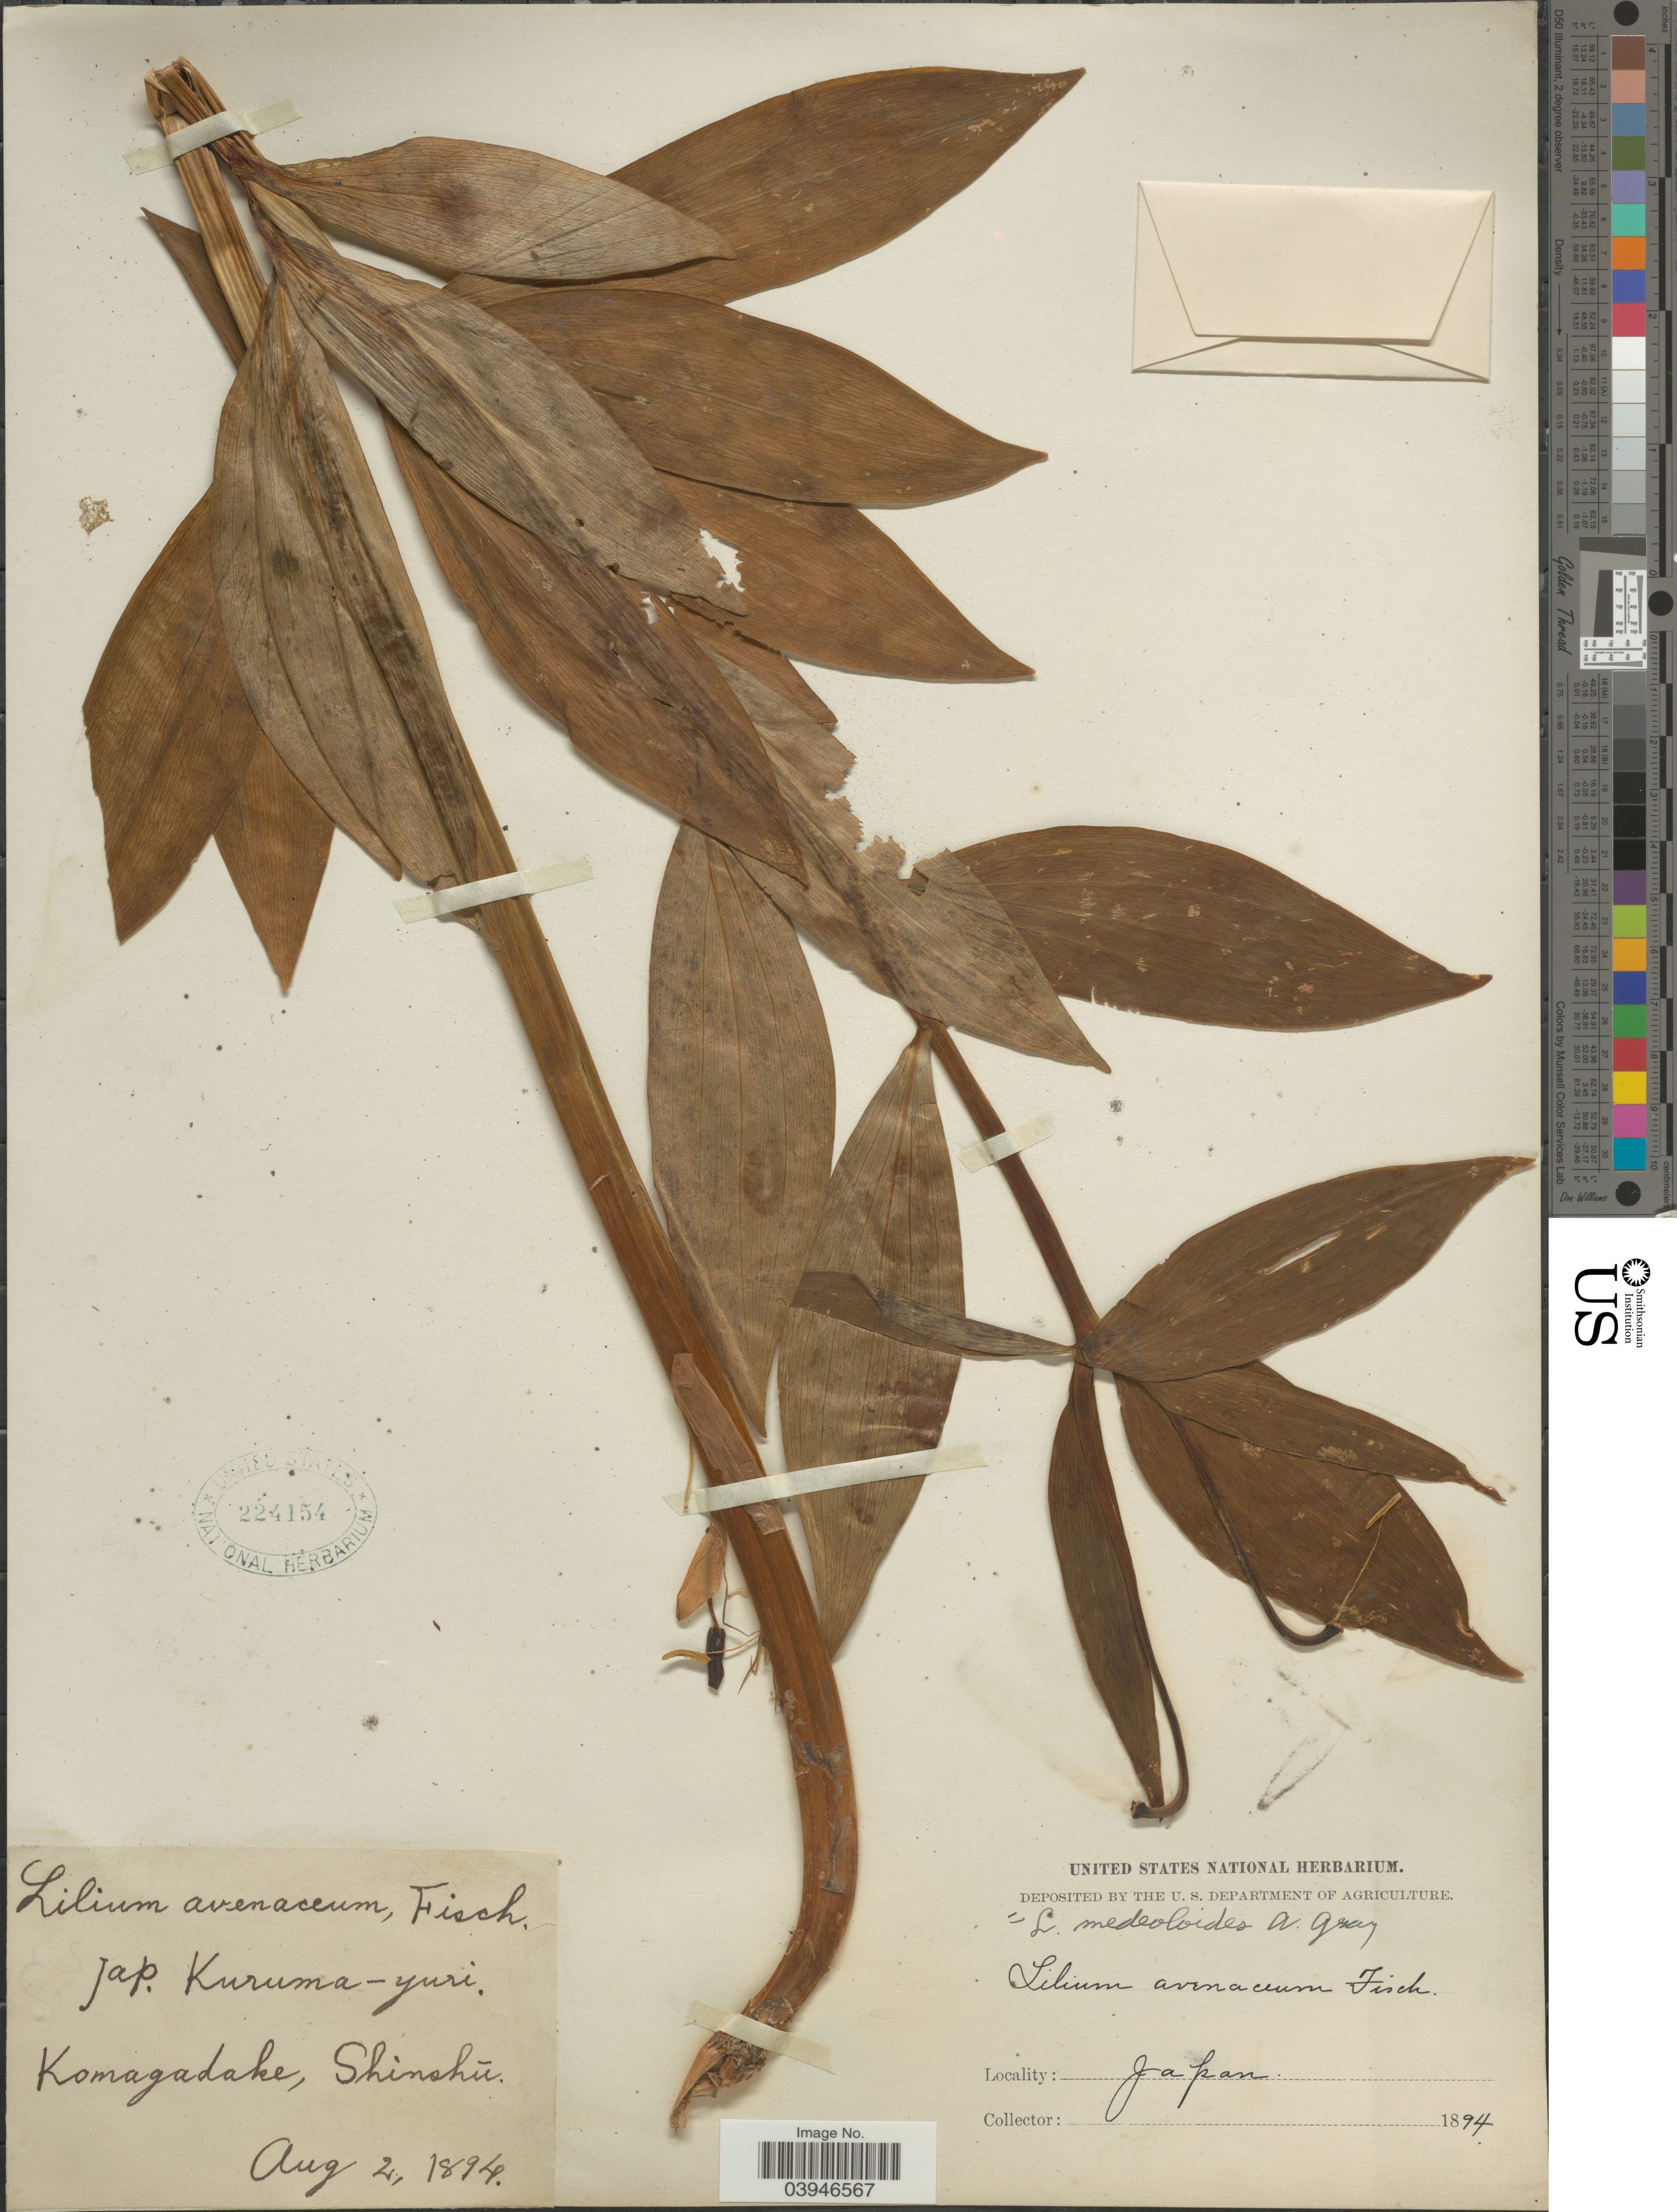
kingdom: Plantae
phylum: Tracheophyta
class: Liliopsida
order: Liliales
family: Liliaceae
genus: Lilium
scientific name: Lilium medeoloides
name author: A. Gray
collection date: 1894-08-02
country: Japan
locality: Komagadake, Shinshū.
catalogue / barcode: US 224154